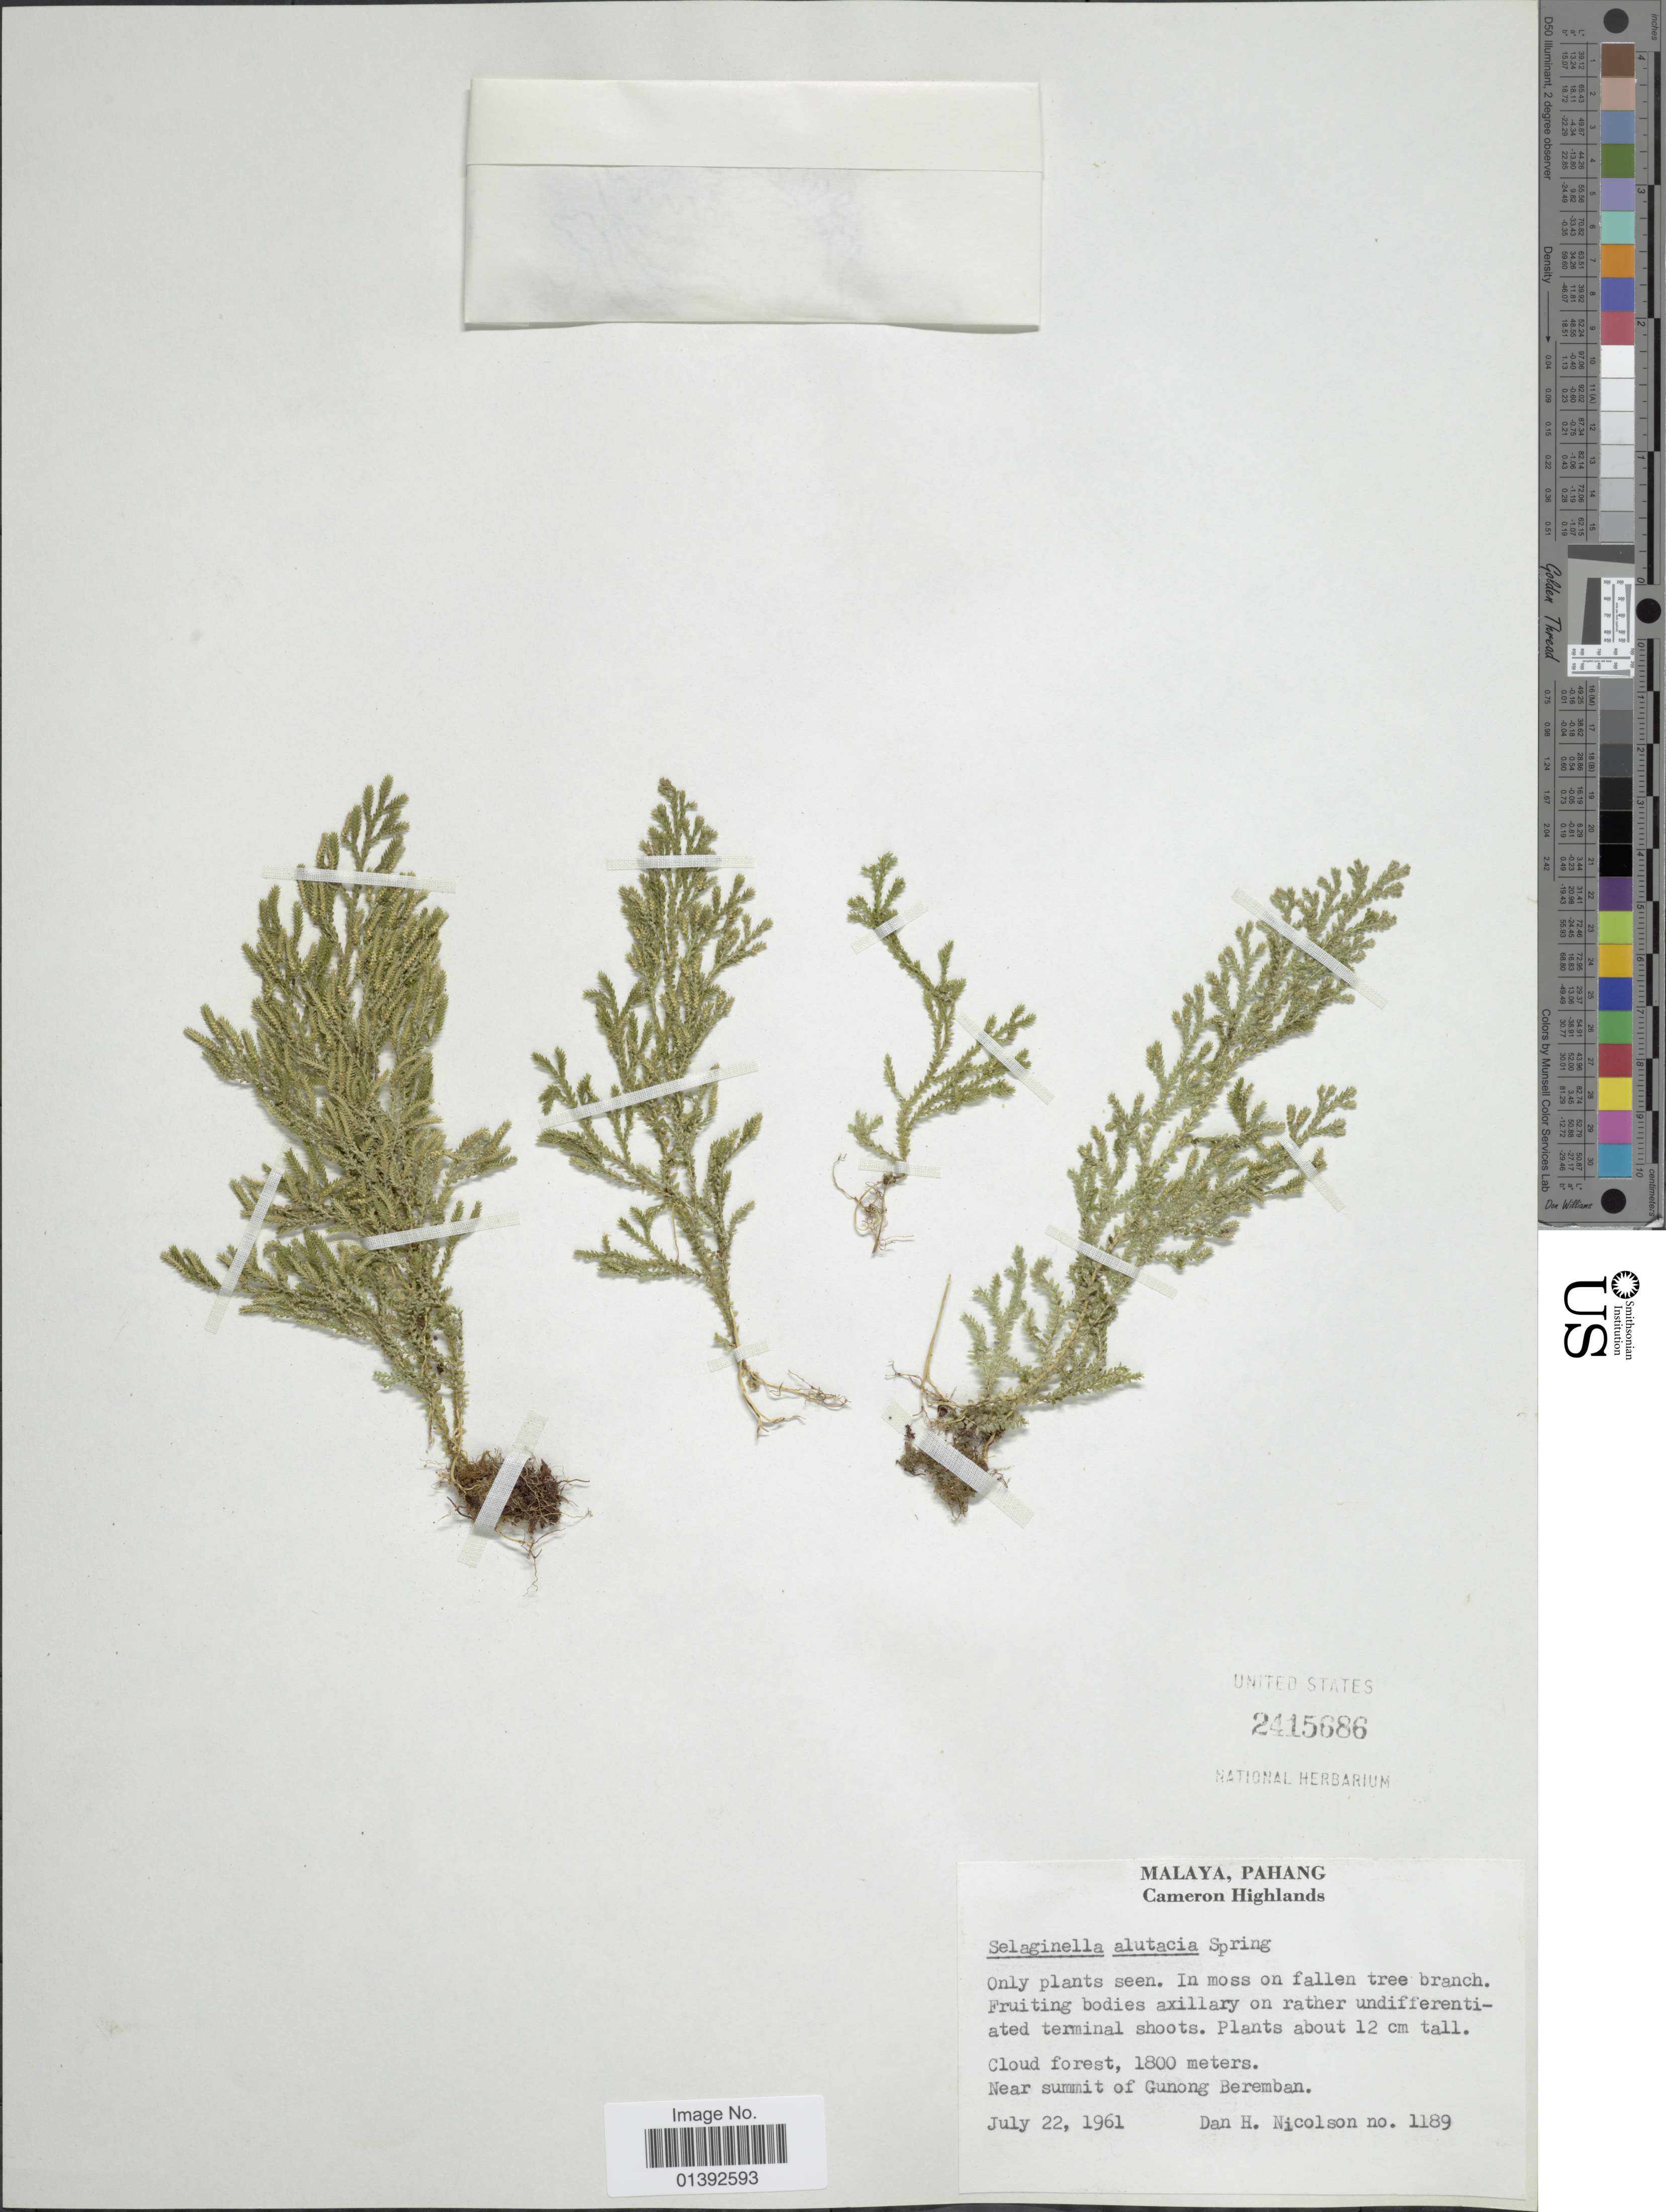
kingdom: Plantae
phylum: Tracheophyta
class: Lycopodiopsida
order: Selaginellales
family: Selaginellaceae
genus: Selaginella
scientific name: Selaginella alutacea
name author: Spring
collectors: D. H. Nicolson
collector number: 1189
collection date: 1961-07-22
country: Malaysia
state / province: Pahang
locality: Malaya, Cameron Highlands, near summit of Gunong Beremban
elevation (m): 1800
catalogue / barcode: US 2415686